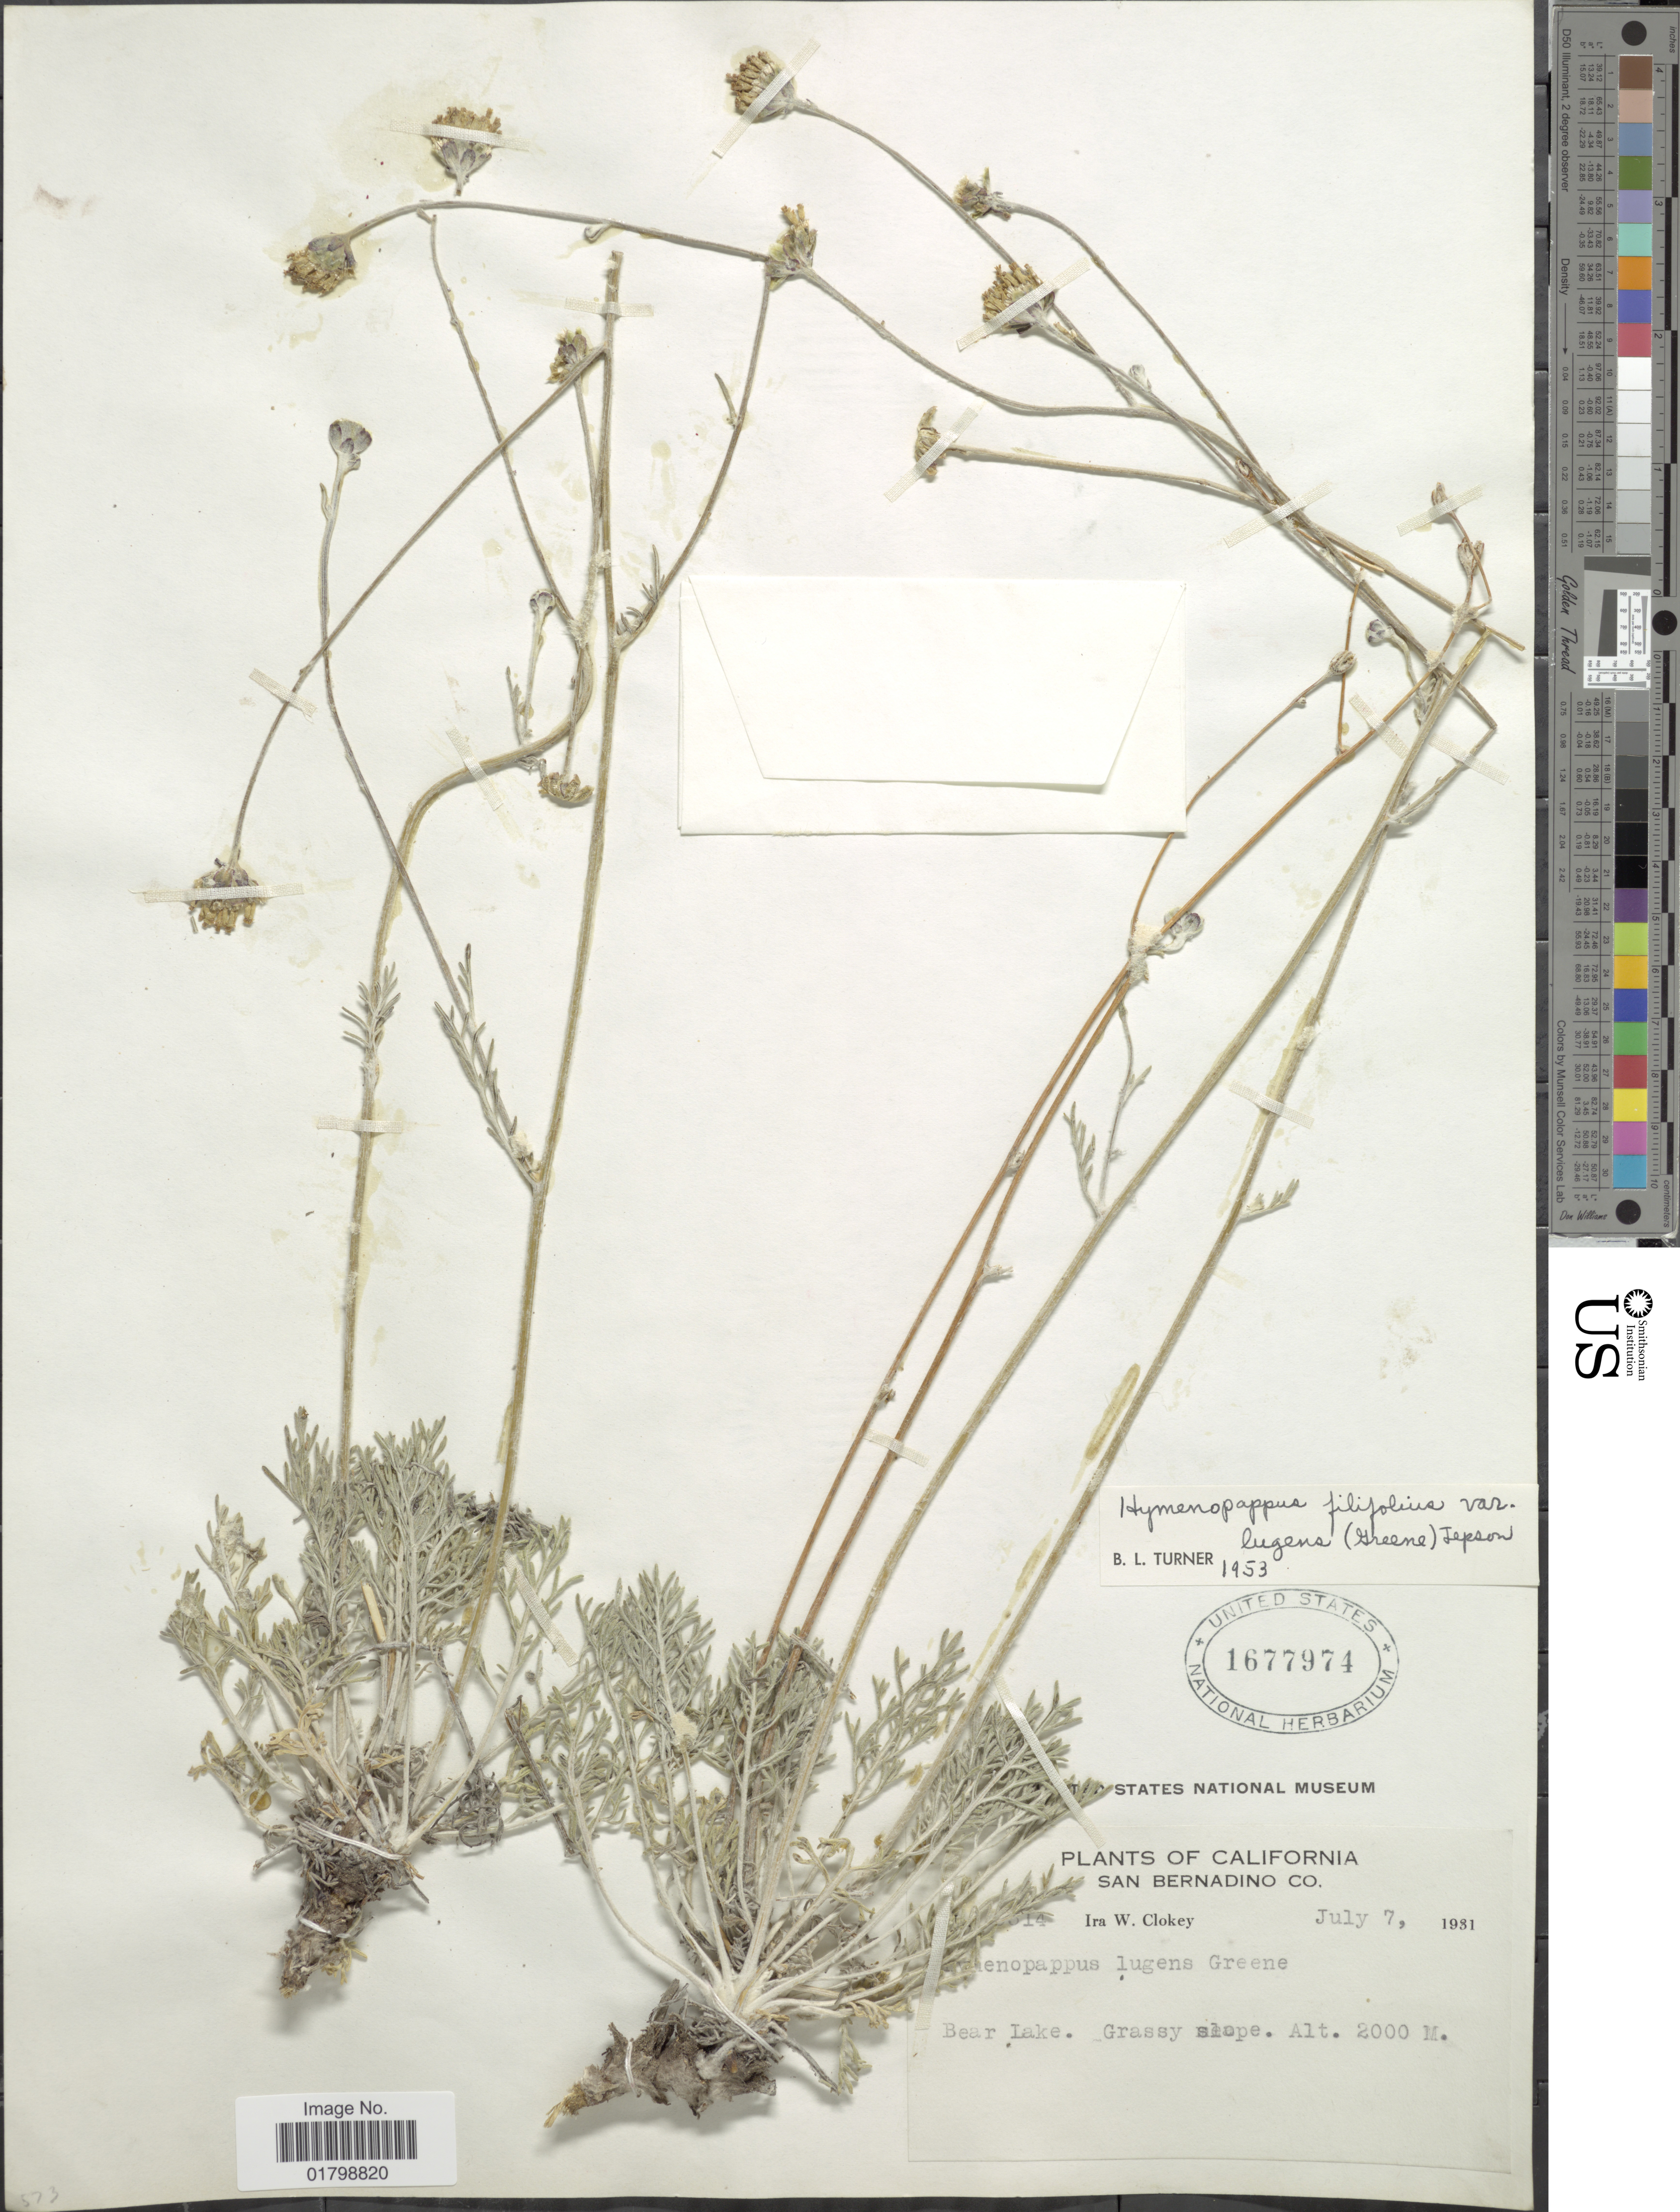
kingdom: Plantae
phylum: Tracheophyta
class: Magnoliopsida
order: Asterales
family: Asteraceae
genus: Hymenopappus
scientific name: Hymenopappus filifolius var. lugens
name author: (Greene) Jeps.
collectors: I. W. Clokey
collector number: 14*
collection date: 1931-07-07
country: United States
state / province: California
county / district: San Bernardino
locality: San Bernardino Co., Bear Lake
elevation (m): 2000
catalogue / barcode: US 1677974